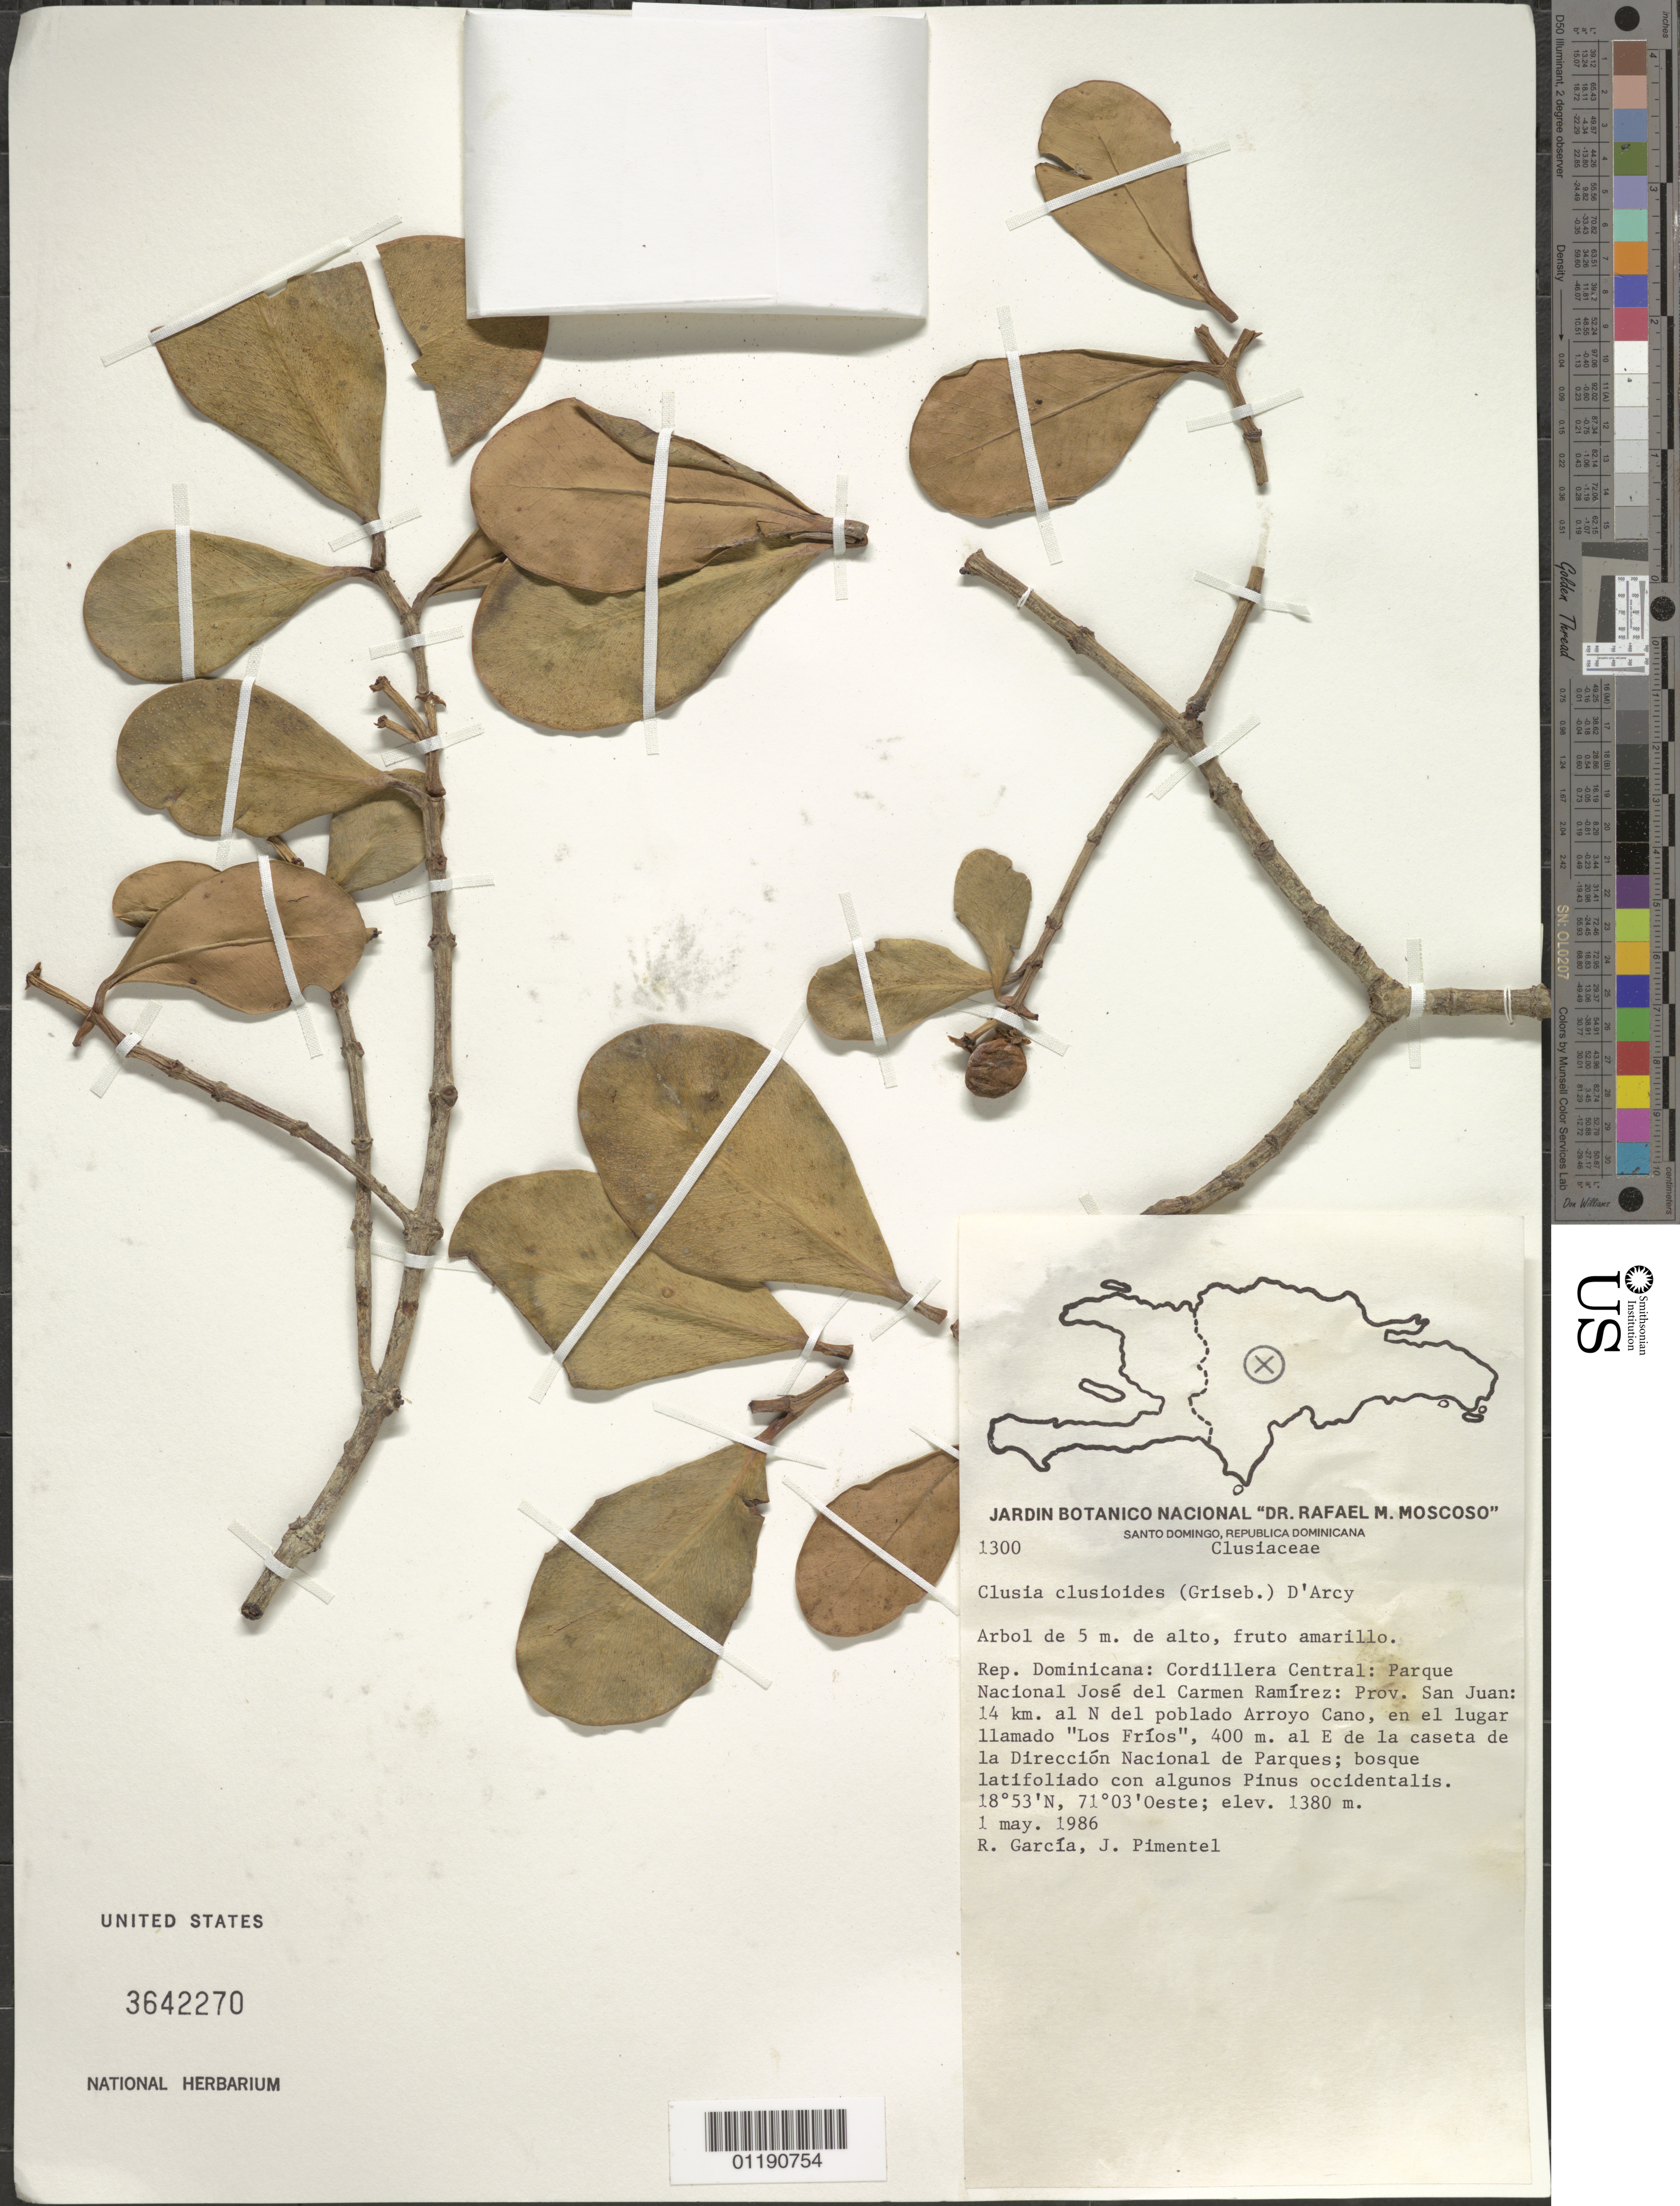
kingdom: Plantae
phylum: Tracheophyta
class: Magnoliopsida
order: Malpighiales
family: Clusiaceae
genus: Clusia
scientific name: Clusia clusioides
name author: (Griseb.) D'Arcy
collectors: R. García & J. Pimentel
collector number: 1300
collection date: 1986-05-01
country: Dominican Republic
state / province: San Juan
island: Hispaniola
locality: Cordillera Central. Parque Nacional José del Carmen Ramírez. 14 km. N of the town Arroyo Cano, in the place "Los Fríos", 400 m E of the stand of the Dirección Nacional de Parques.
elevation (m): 1380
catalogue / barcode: US 3642270